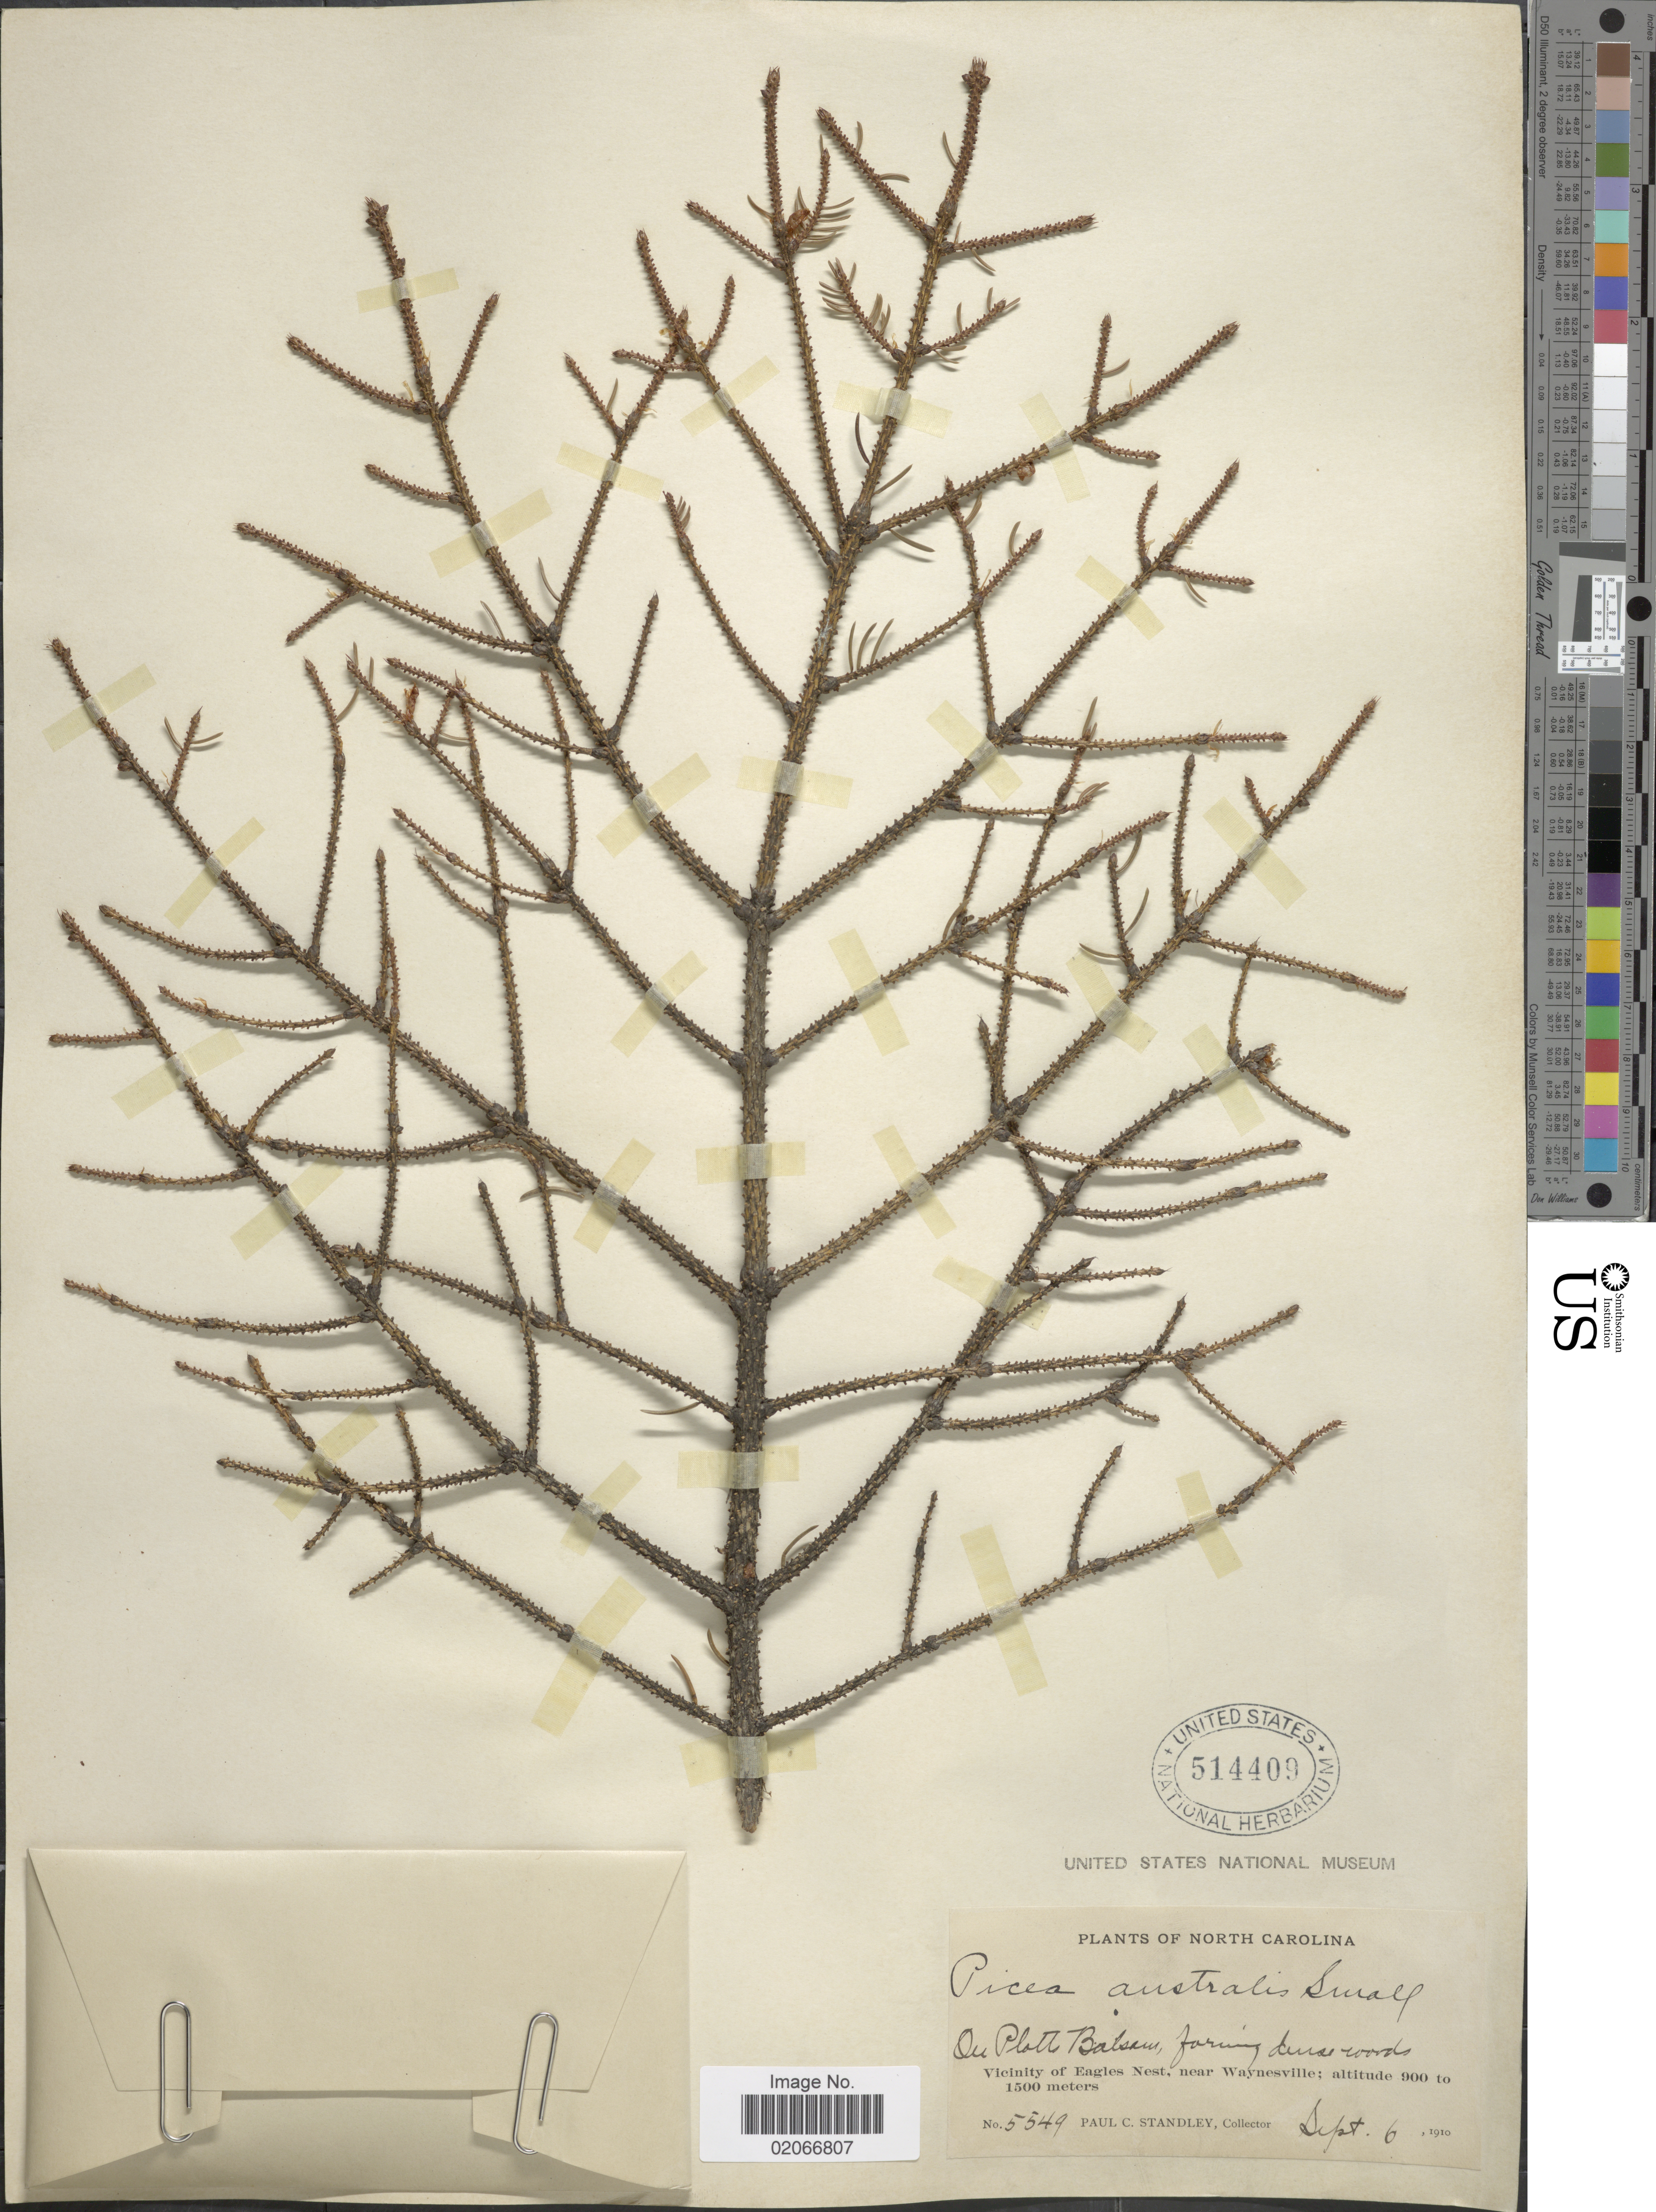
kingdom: Plantae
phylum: Tracheophyta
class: Pinopsida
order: Pinales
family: Pinaceae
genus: Picea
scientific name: Picea rubens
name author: Sarg.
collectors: P. C. Standley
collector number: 5549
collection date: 1910-09-06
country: United States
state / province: North Carolina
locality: On Plotts Balsam, Vicinity of Eagles Nest, near Waynesville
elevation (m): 900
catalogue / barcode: US 514409